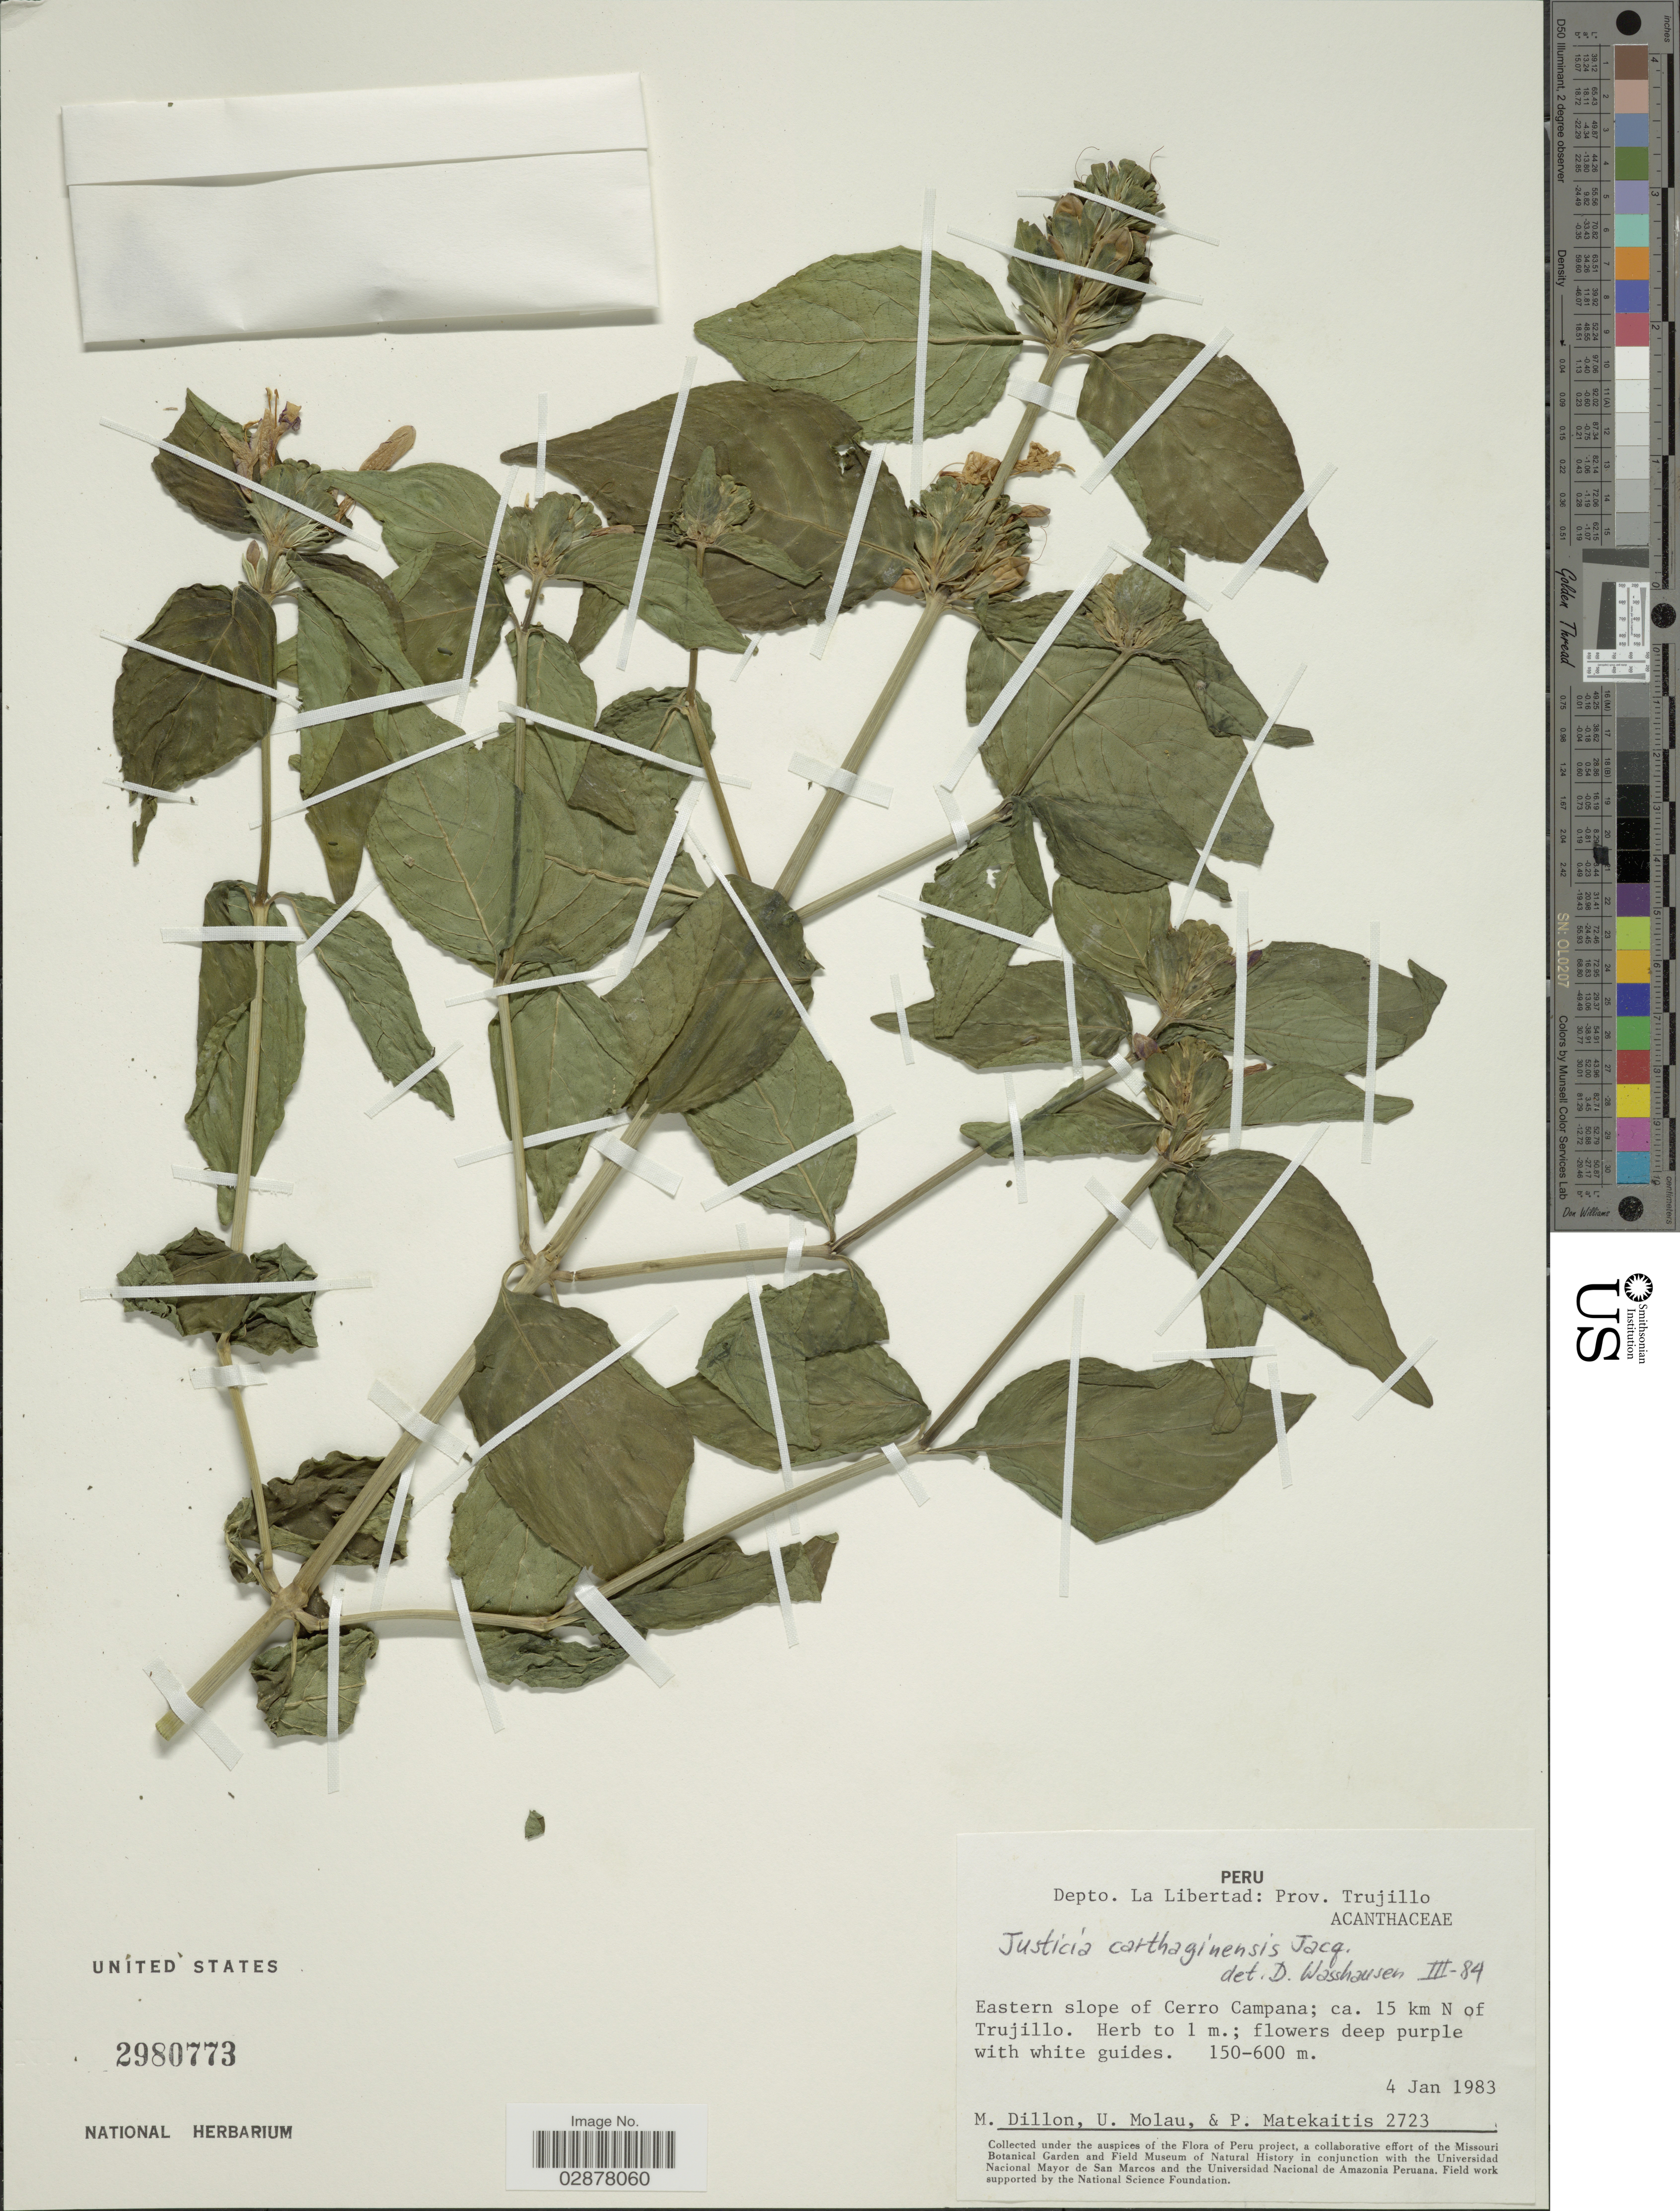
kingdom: Plantae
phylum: Tracheophyta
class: Magnoliopsida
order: Lamiales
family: Acanthaceae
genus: Justicia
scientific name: Justicia carthaginensis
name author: Jacq.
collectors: M. O. Dillon, U. Molau & P. Matekaitis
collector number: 2723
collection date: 1983-01-04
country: Peru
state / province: La Libertad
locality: Prov. Trujillo, Eastern slope of Cerro Campana, ca. 15 km N of Trujilo.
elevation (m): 150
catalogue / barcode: US 2980773